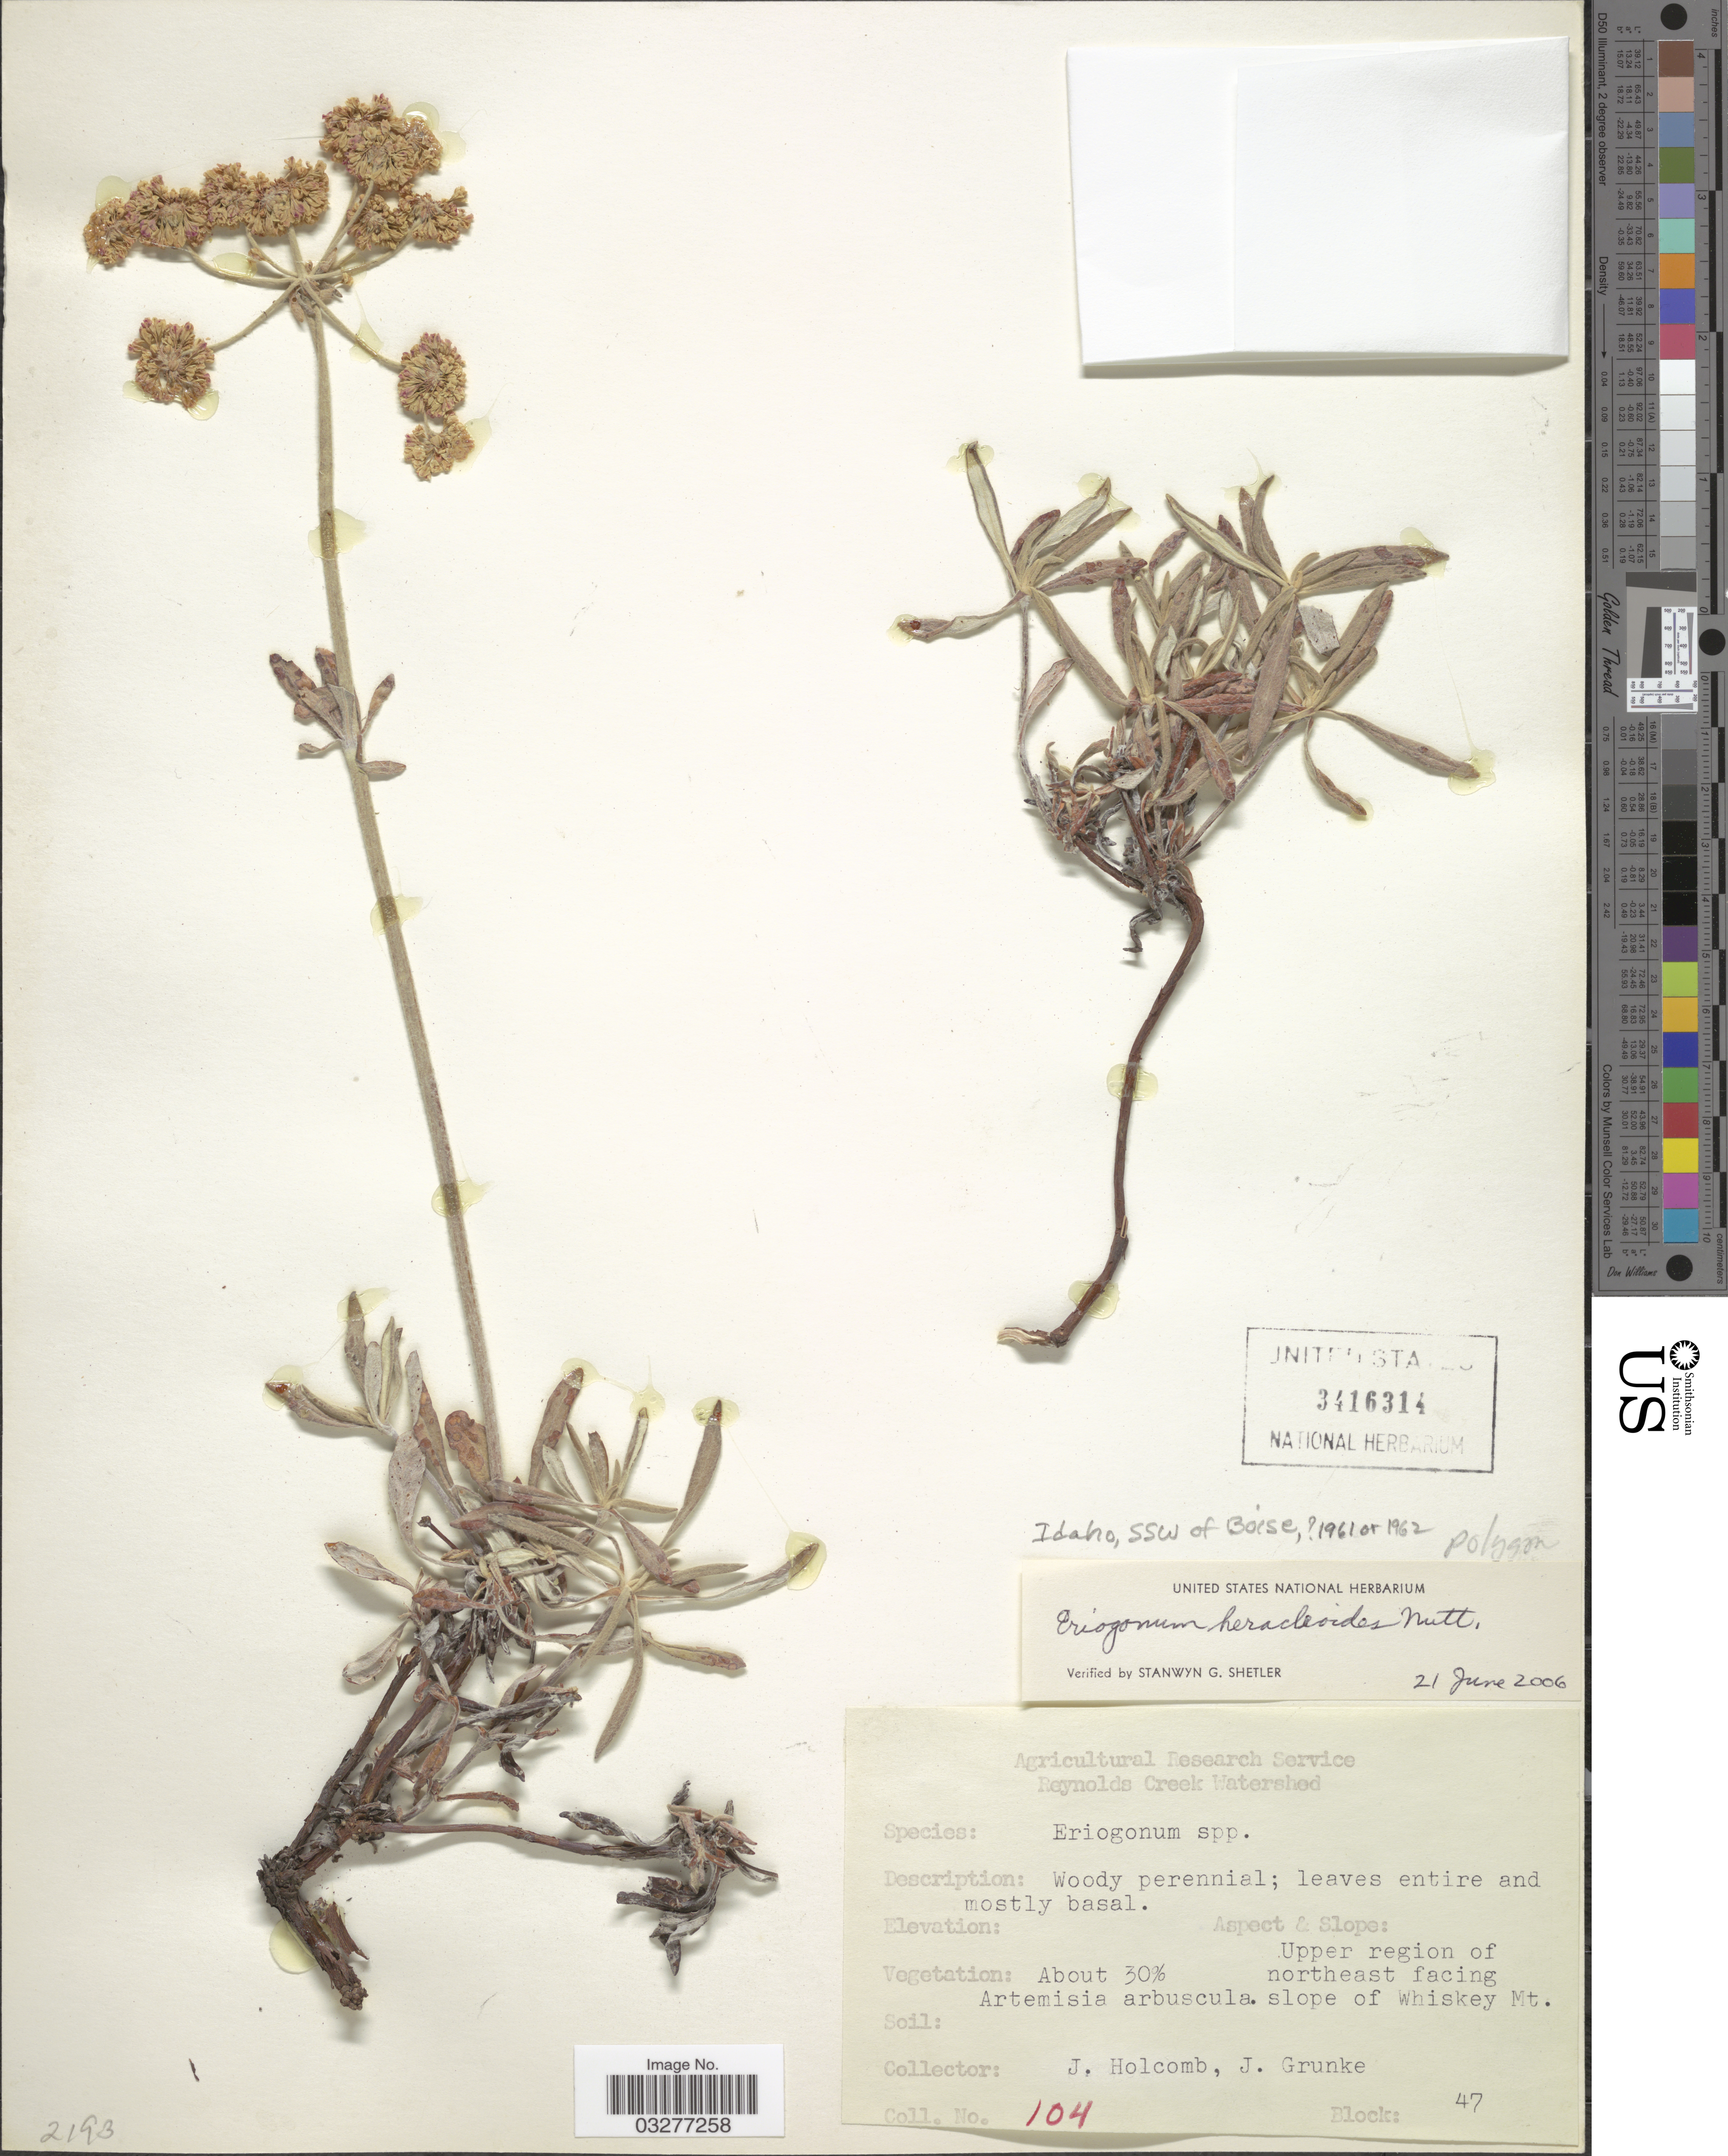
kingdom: Plantae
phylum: Tracheophyta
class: Magnoliopsida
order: Caryophyllales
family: Polygonaceae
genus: Eriogonum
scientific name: Eriogonum heracleoides var. leucophaeum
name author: Reveal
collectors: J. Holcomb & J. Grunke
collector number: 104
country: United States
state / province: Wyoming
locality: Reynolds Creek Watershed. Upper region of northeast facing slope of Whiskey Mt.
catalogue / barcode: US 3416314